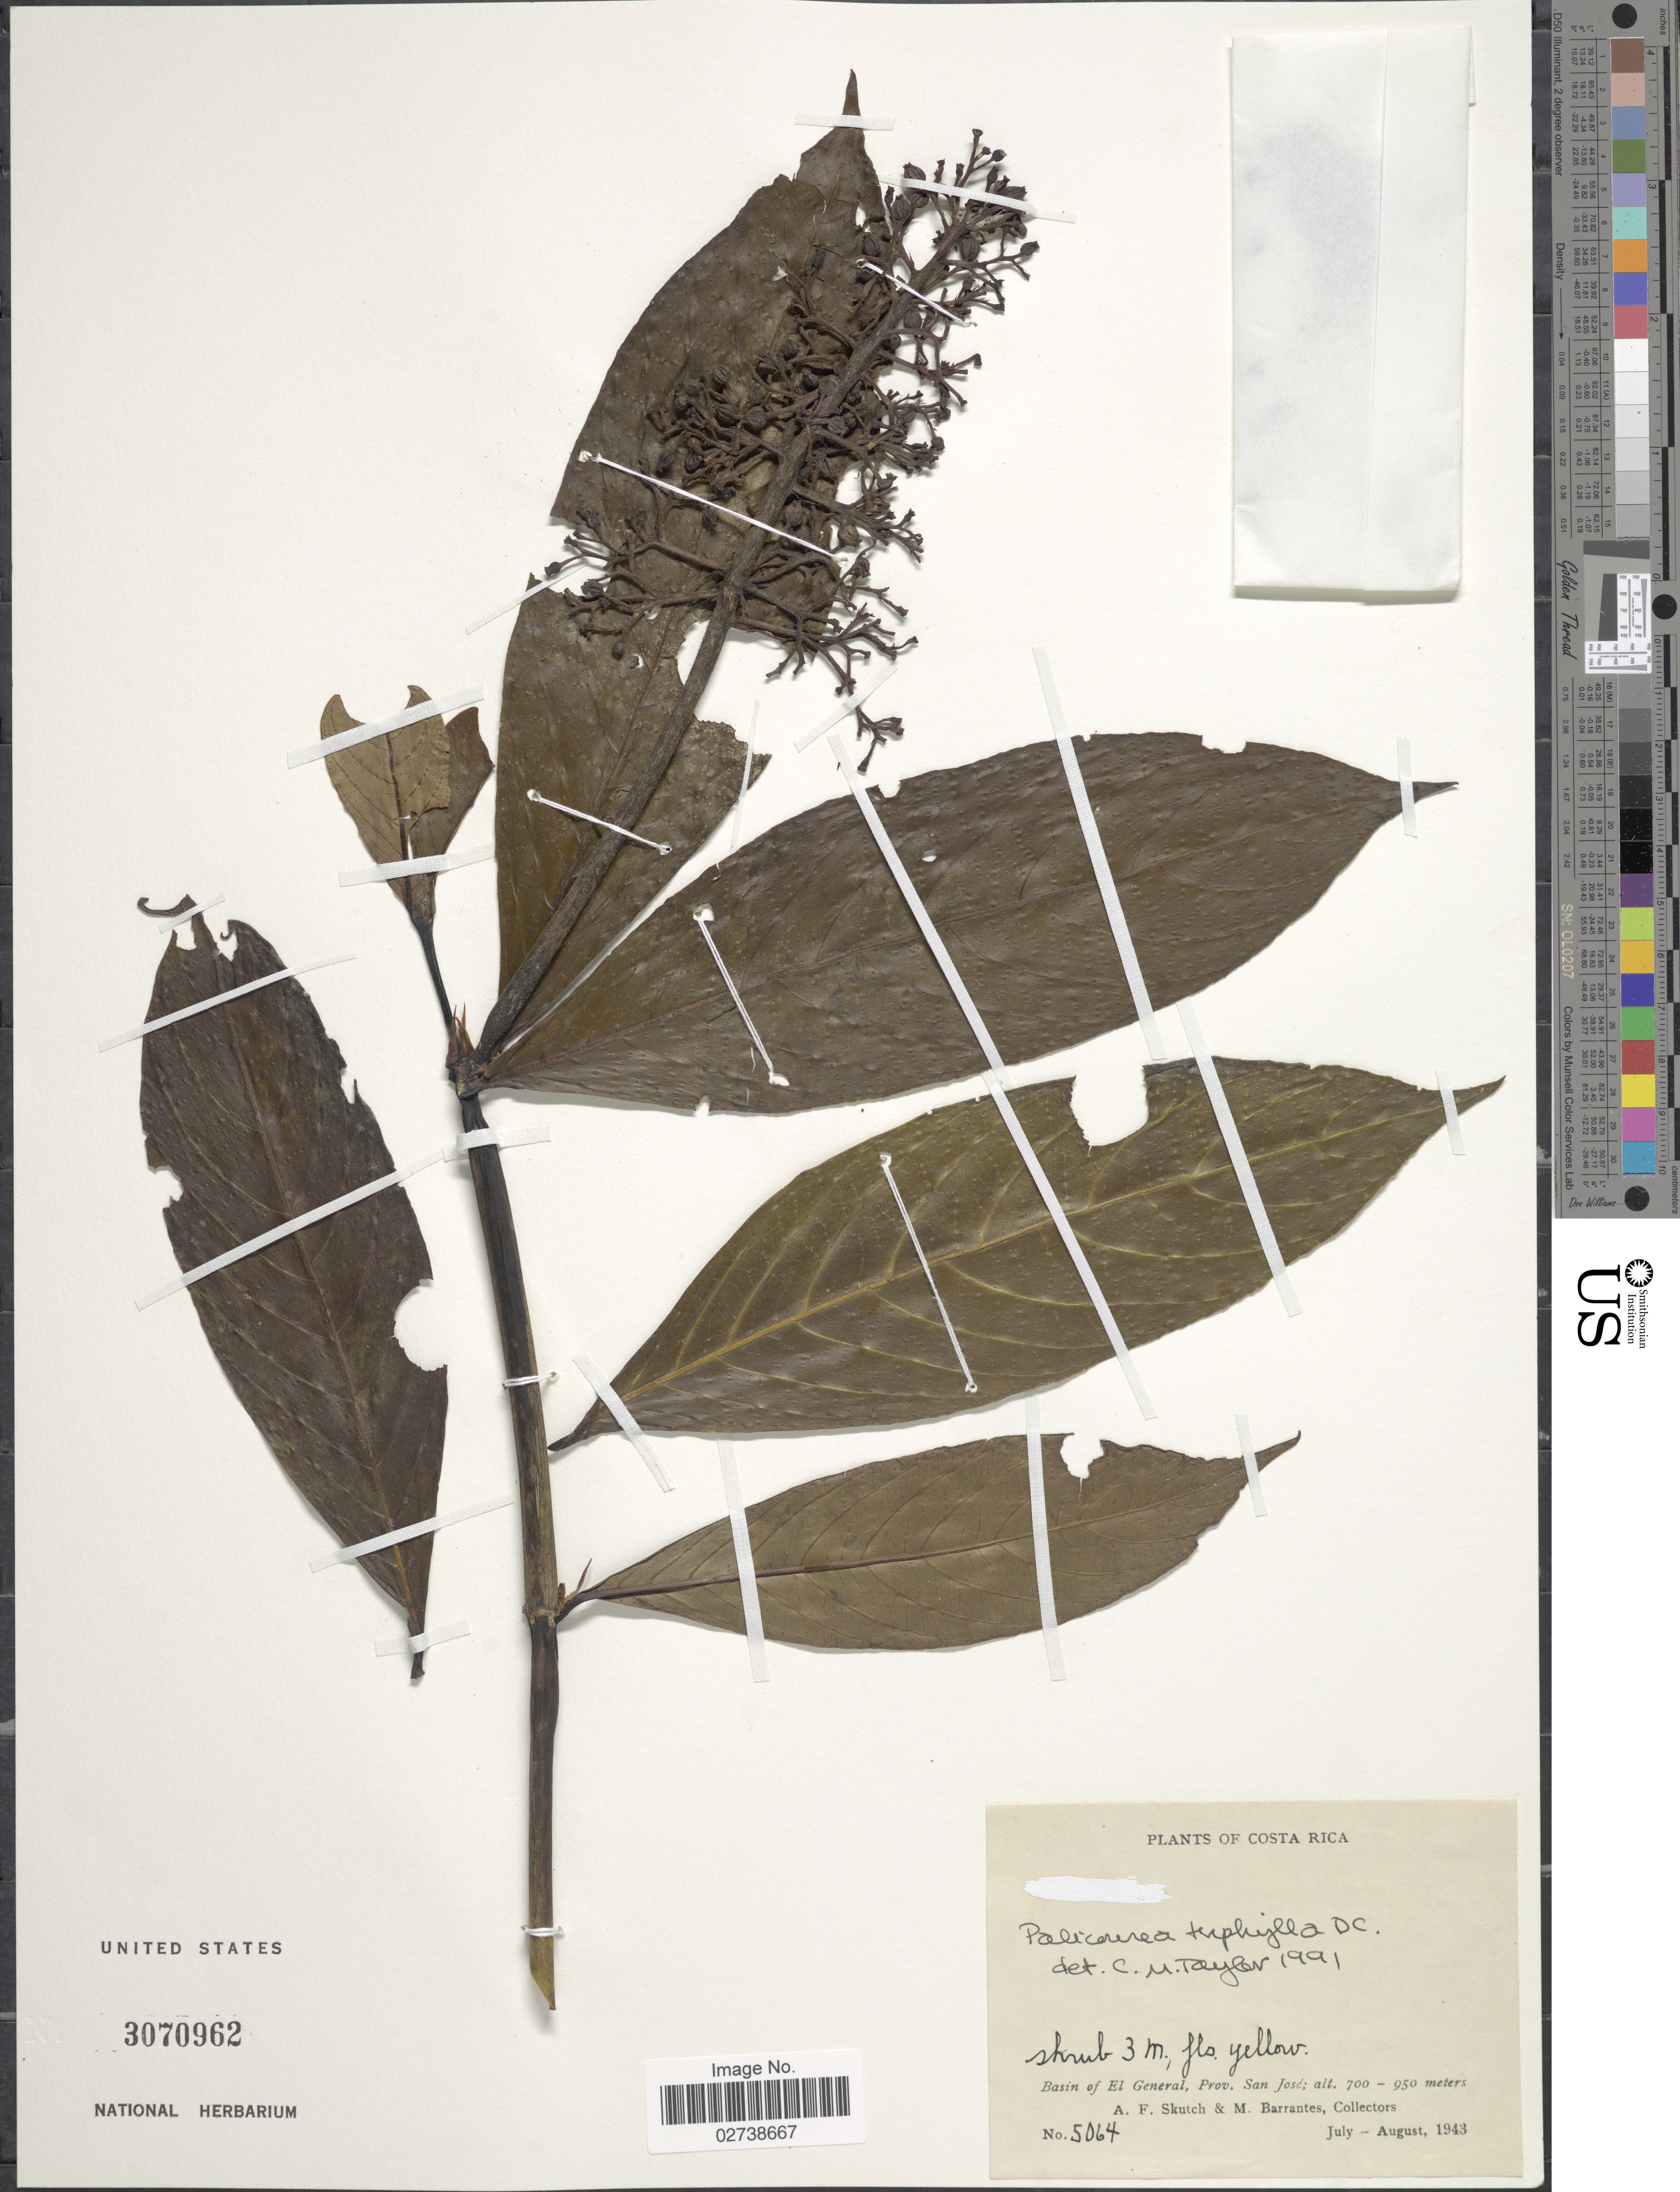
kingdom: Plantae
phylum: Tracheophyta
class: Magnoliopsida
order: Gentianales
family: Rubiaceae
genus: Palicourea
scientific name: Palicourea triphylla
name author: DC.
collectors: A. F. Skutch & M. Barrantes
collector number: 5064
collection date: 1943-07/1943-08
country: Costa Rica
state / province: San José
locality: Basin of El General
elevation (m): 700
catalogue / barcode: US 3070962